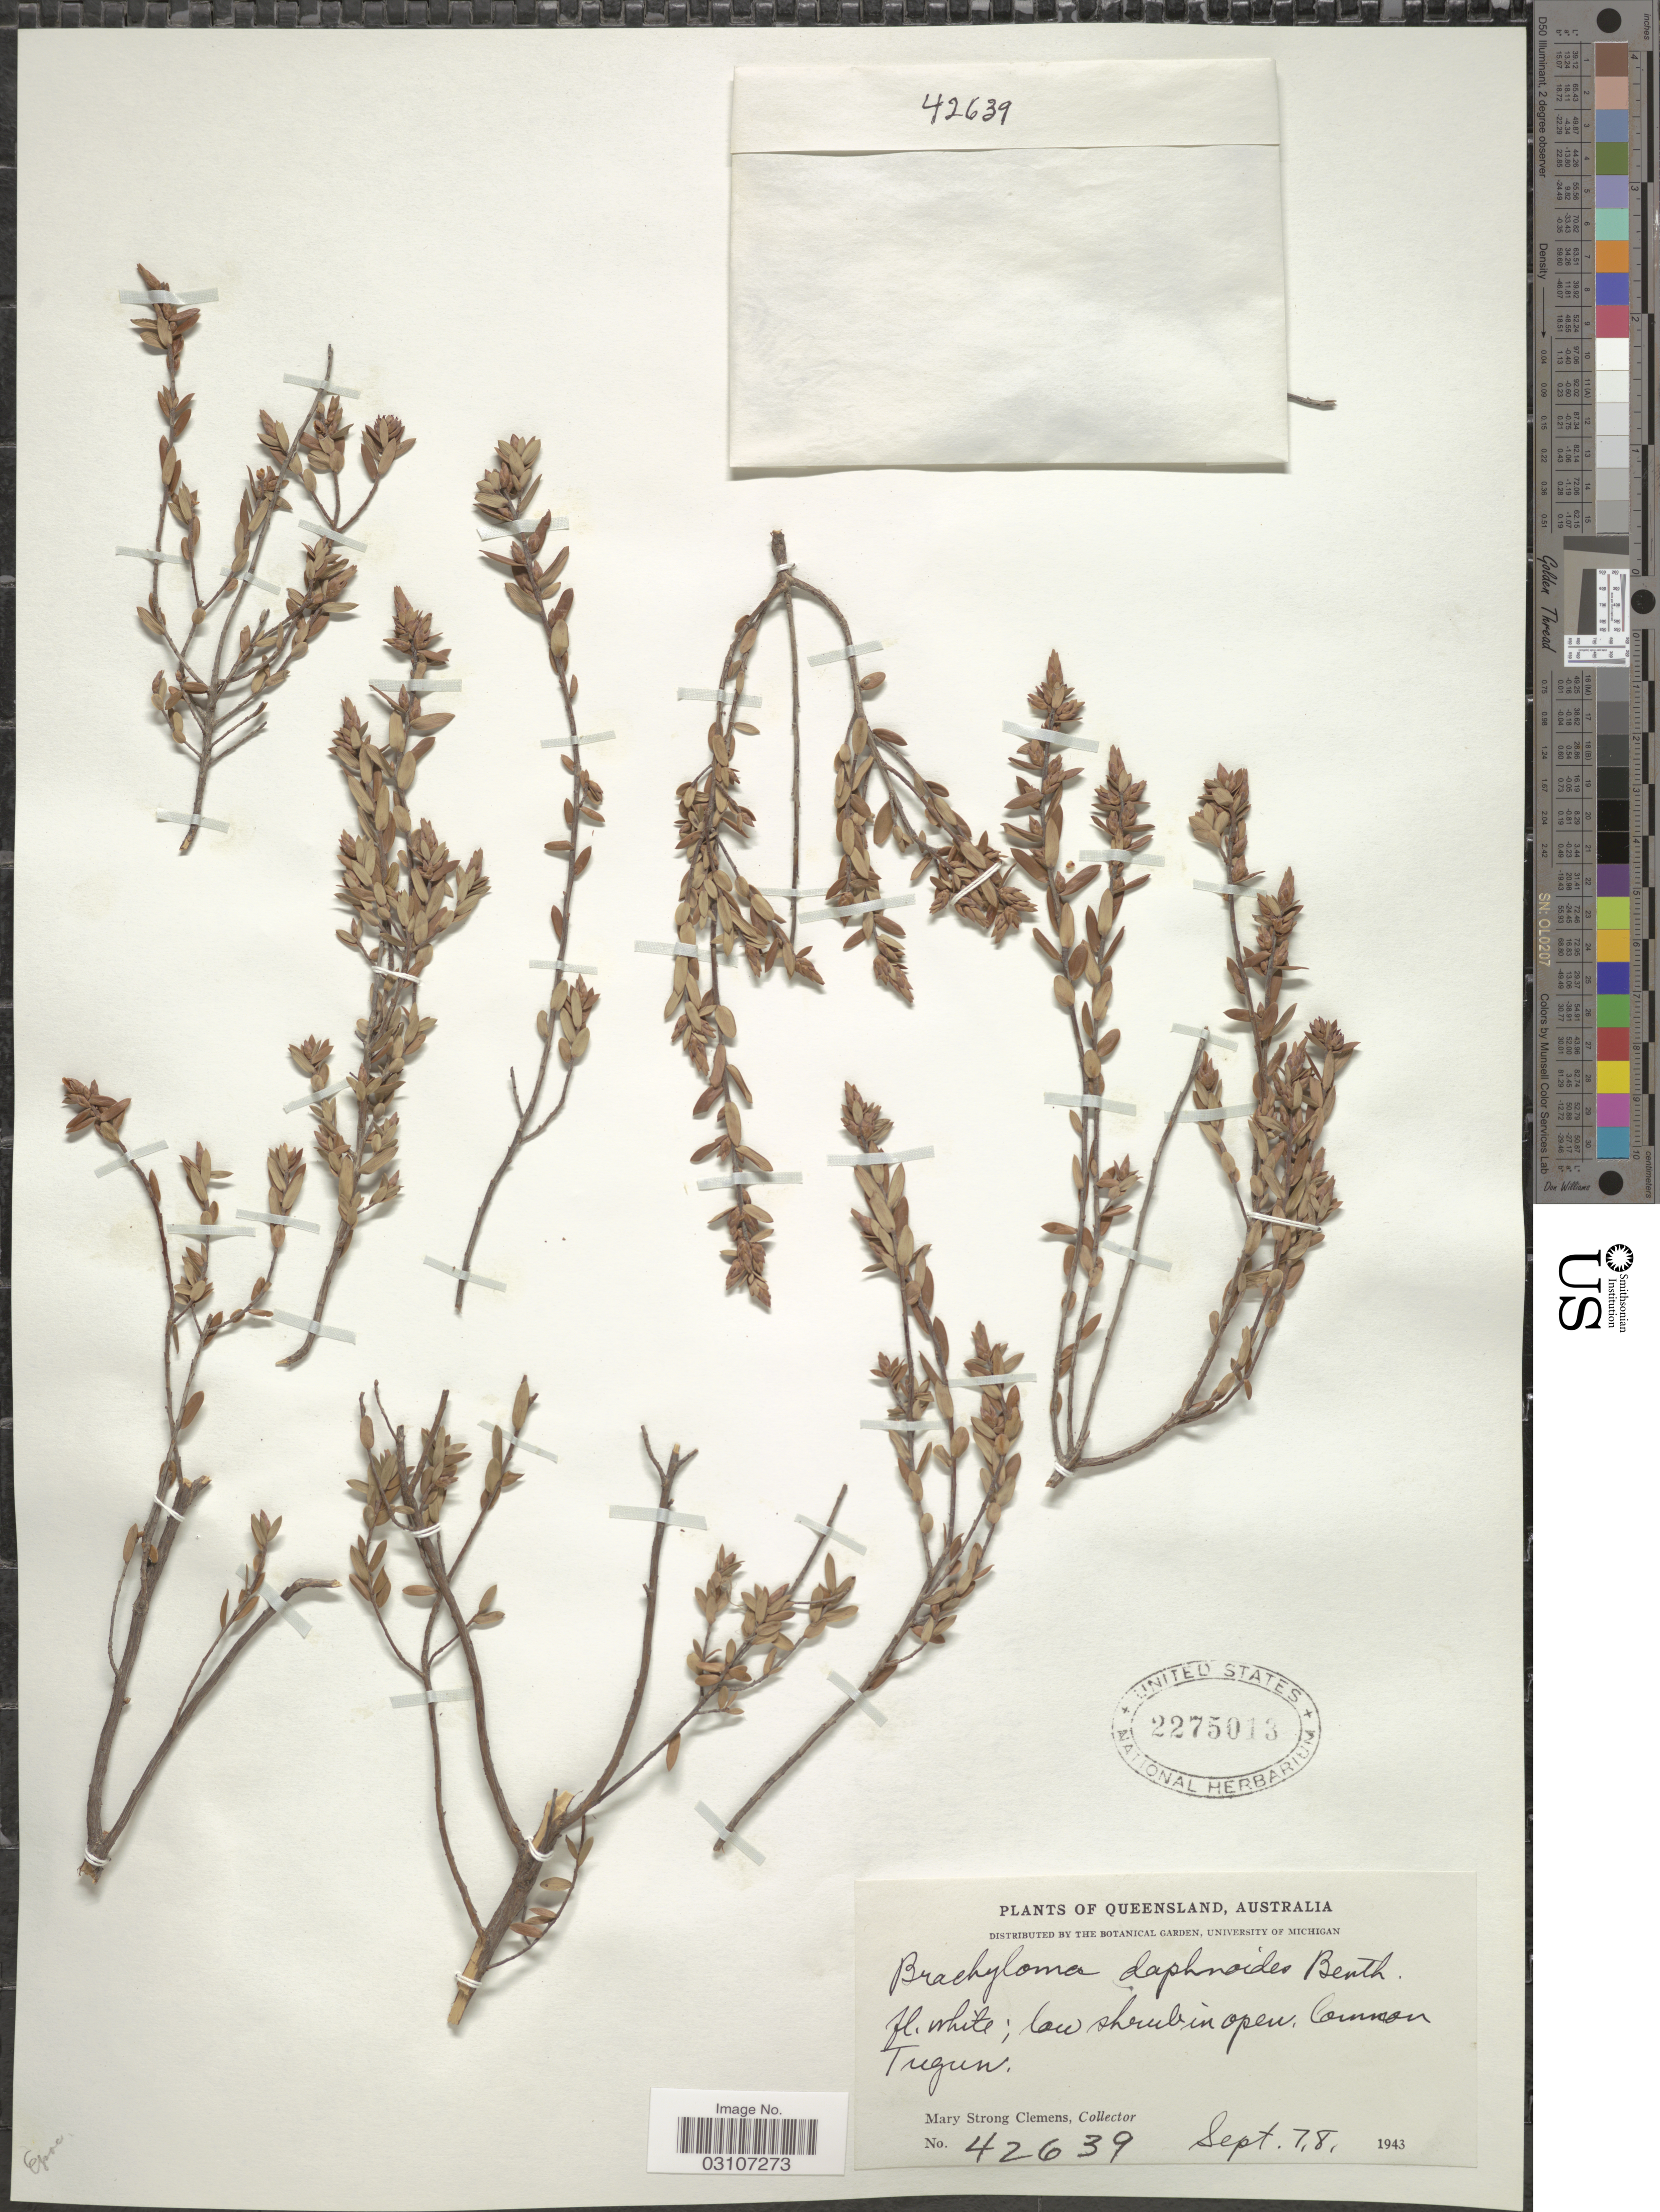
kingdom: Plantae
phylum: Tracheophyta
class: Magnoliopsida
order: Ericales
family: Ericaceae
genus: Brachyloma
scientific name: Brachyloma daphnoides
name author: (Sm.) Benth.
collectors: M. S. Clemens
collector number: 42639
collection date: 1943-09-07/1943-09-08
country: Australia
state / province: Queensland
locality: Tugun.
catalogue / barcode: US 2275013